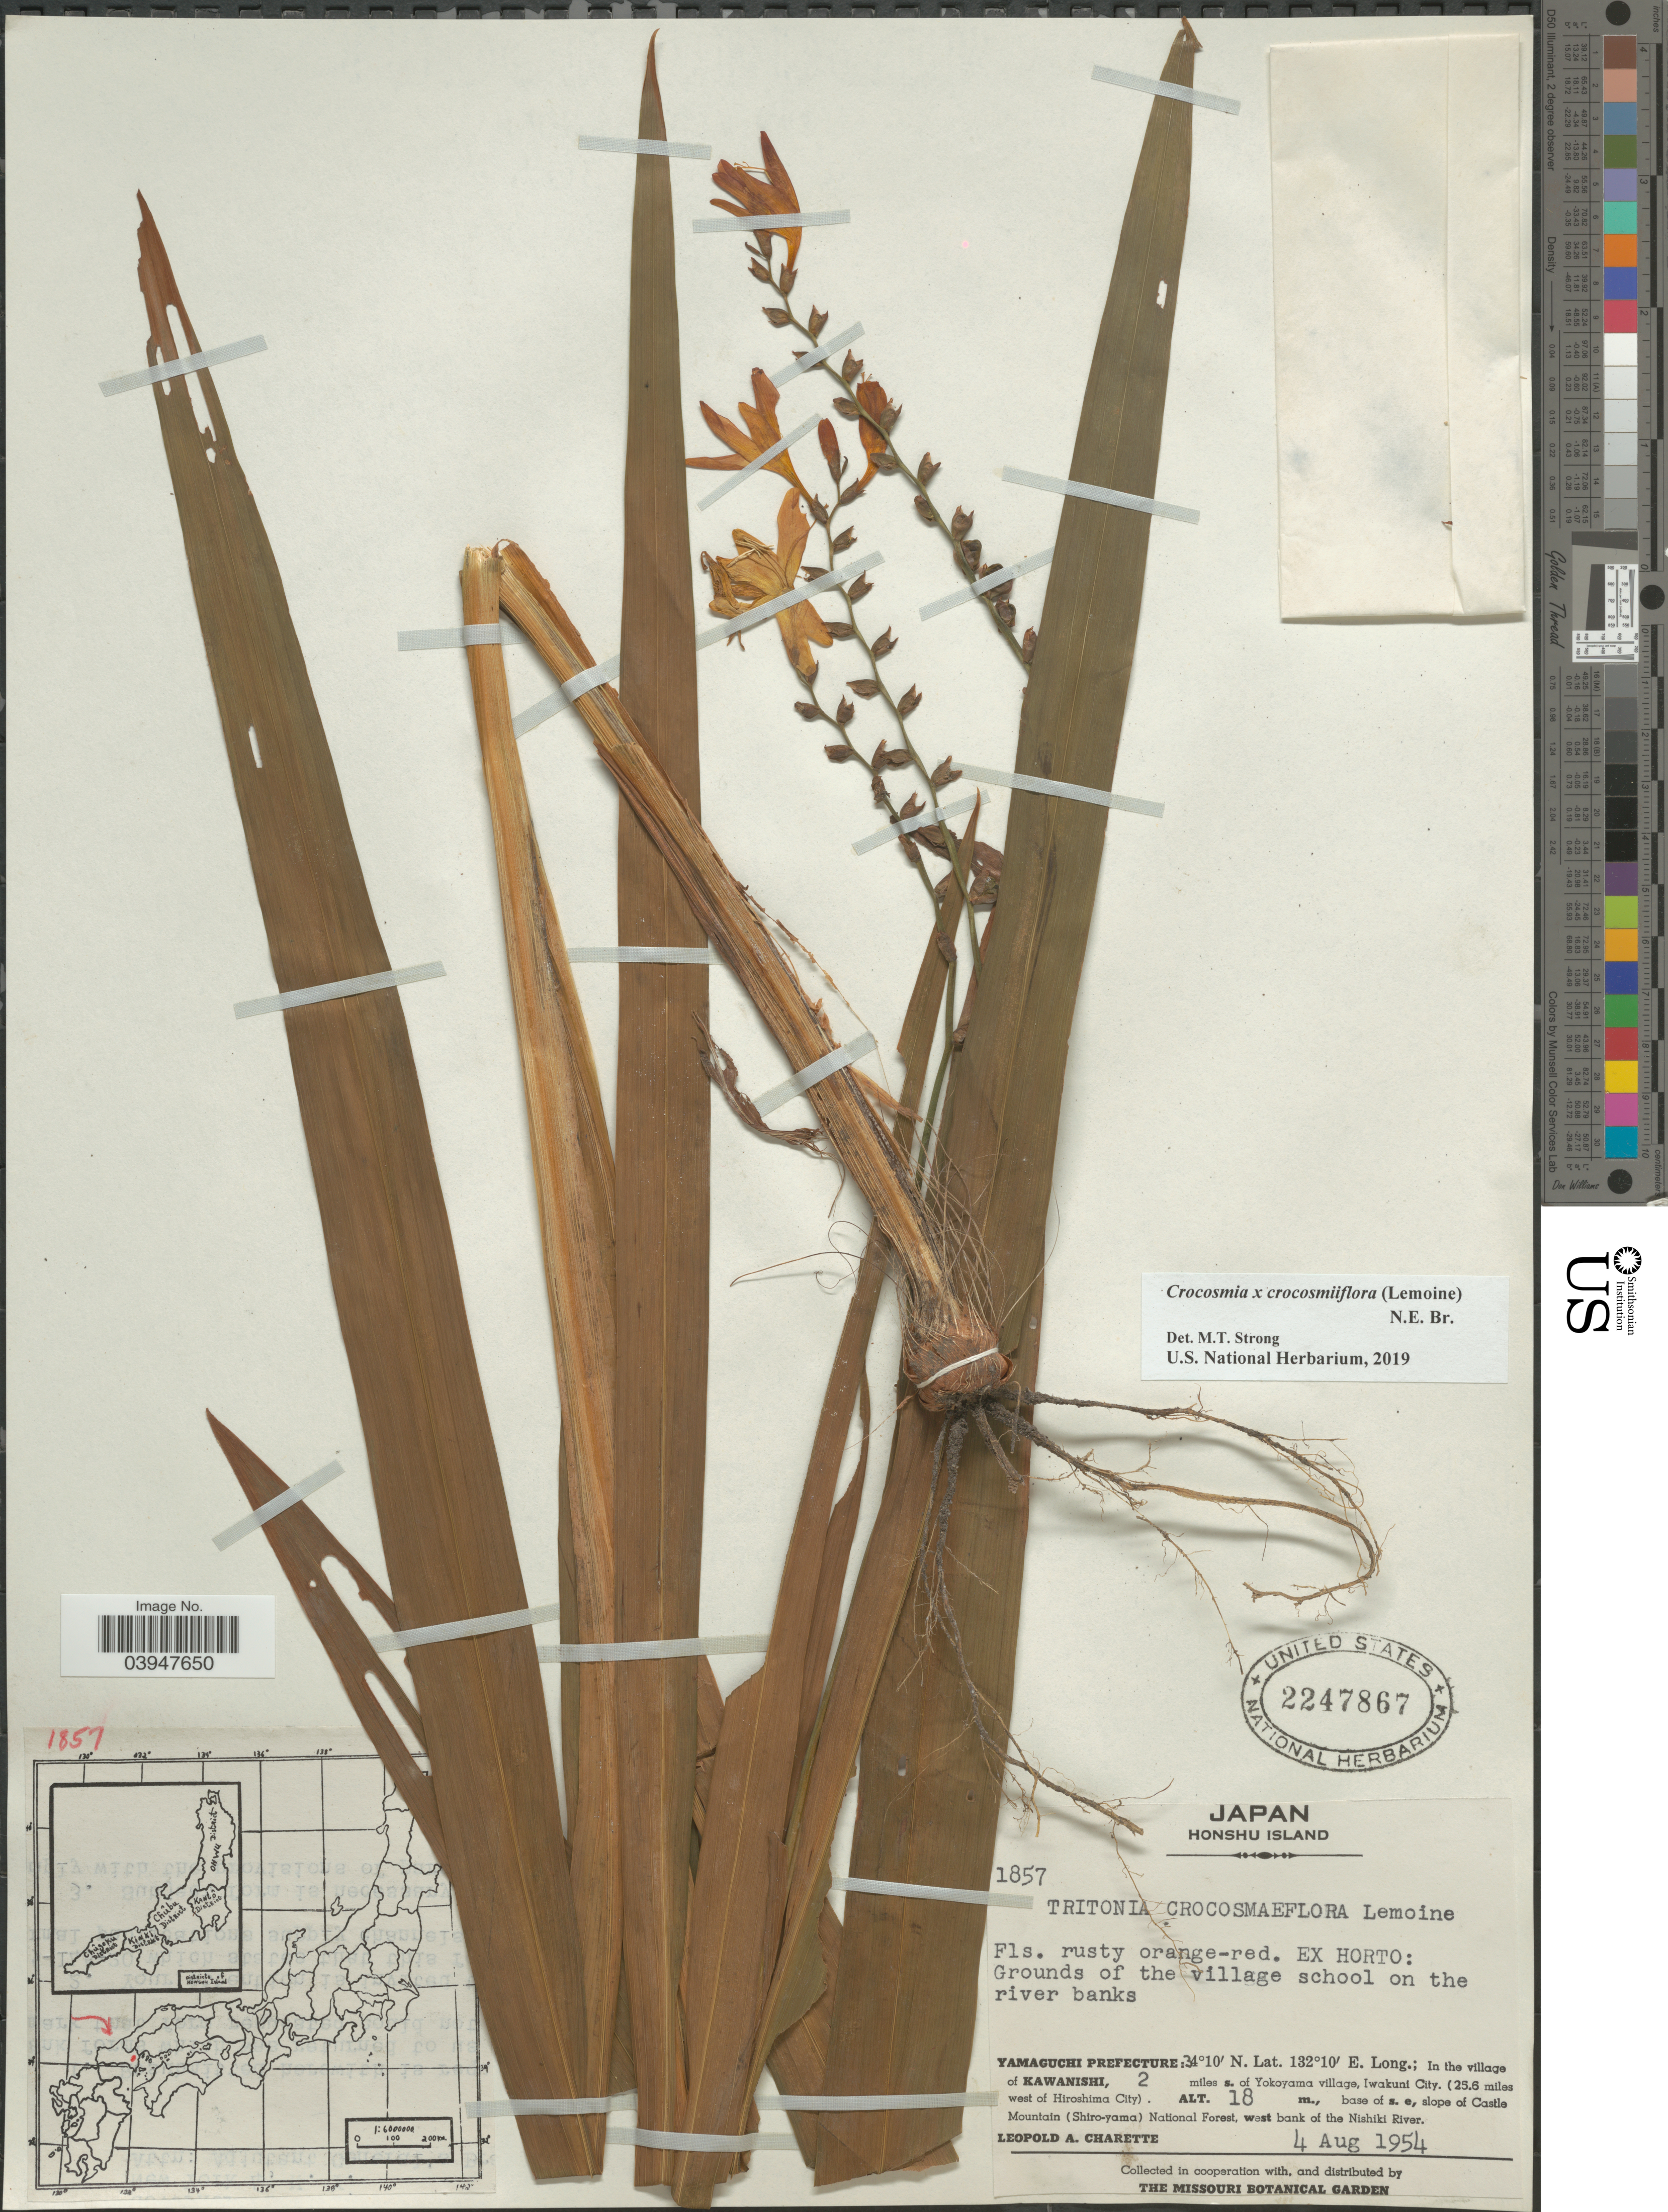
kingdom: Plantae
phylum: Tracheophyta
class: Liliopsida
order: Asparagales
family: Iridaceae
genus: Crocosmia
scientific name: Crocosmia x crocosmiiflora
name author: (Lemoine) N.E. Br.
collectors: L. A. Charette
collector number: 1857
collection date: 1954-08-04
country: Japan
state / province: Yamaguti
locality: Honshu Island. Ex Horto: Grounds of the village school on the river banks. Yamaguchi Prefecture: In the village of Kawanishi, 2 miles s. of Yokoyama village, Iwakuni City. (25.6 miles west of Hiroshima City), base of s.e, slope of Castle Mountain (Shiro-yama) National Forest, west bank of the Nishiki River.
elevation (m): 18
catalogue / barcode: US 2247867